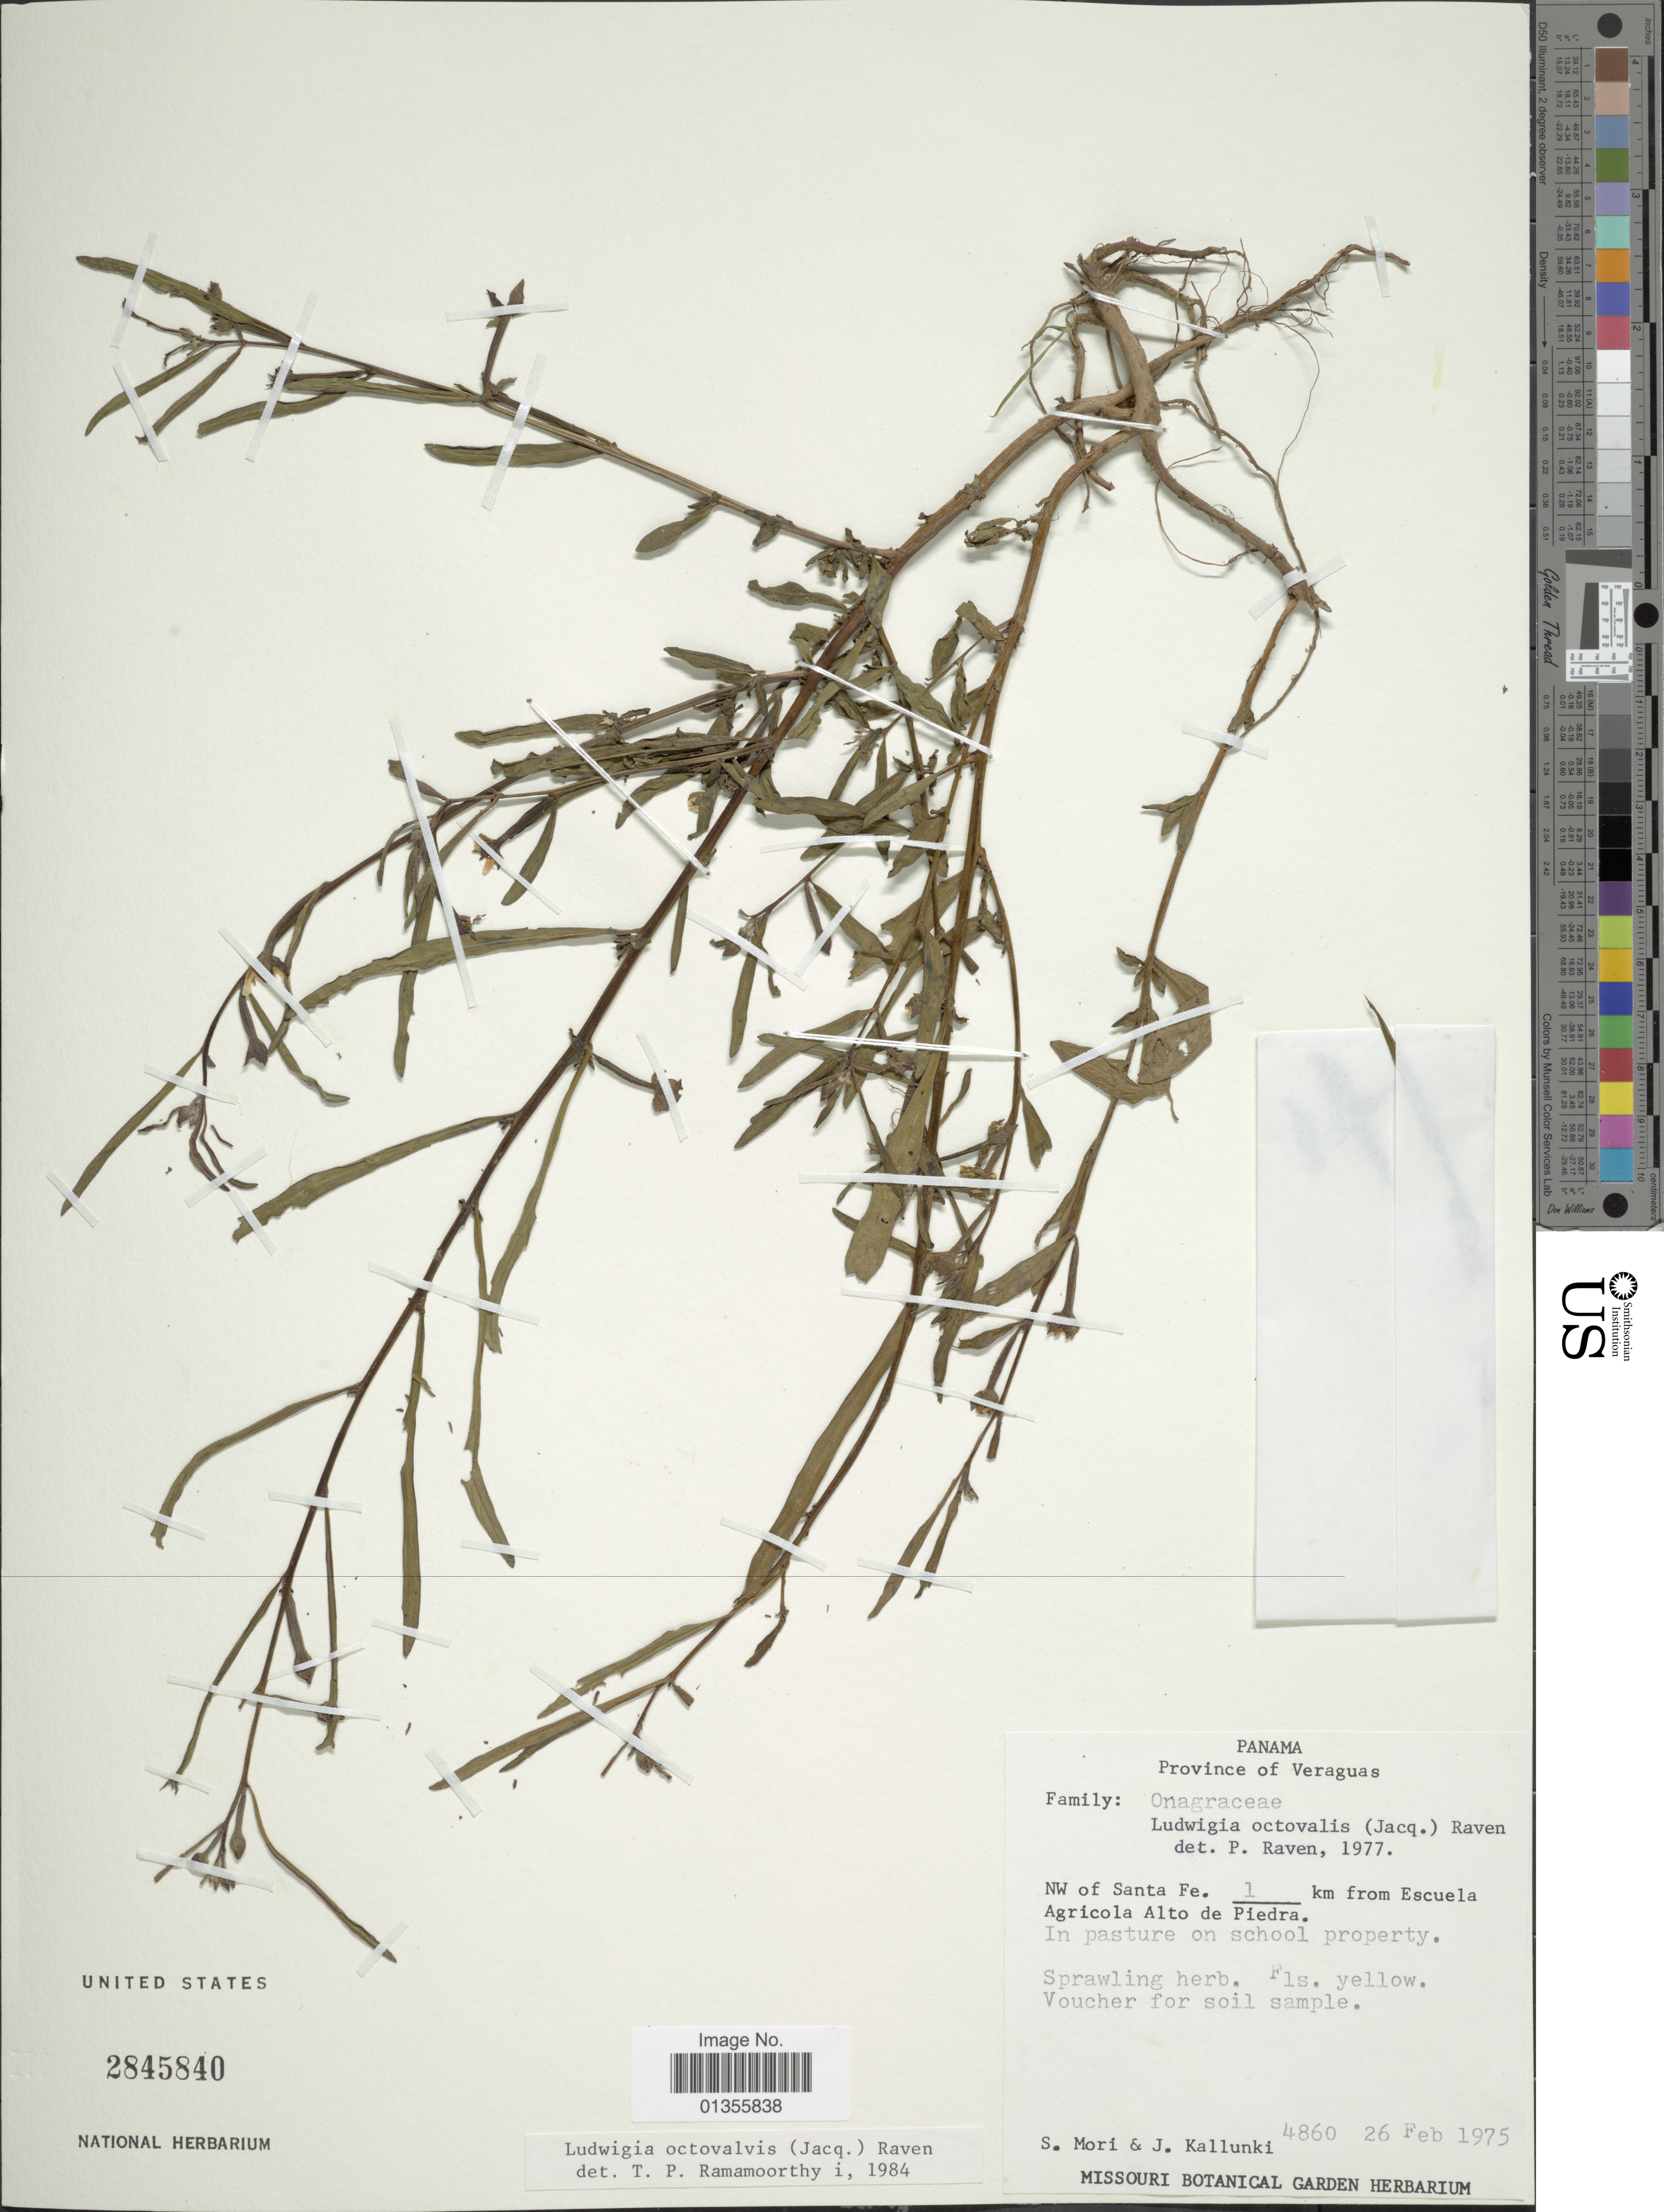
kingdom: Plantae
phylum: Tracheophyta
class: Magnoliopsida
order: Myrtales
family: Onagraceae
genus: Ludwigia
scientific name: Ludwigia octovalvis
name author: (Jacq.) P.H. Raven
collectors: S. Mori & J. Kallunki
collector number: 4860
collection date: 1975-02-26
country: Panama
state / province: Veraguas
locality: NW of Santa Fe. 1 km from Escuela Agricola Alto de Piedra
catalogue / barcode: US 2845840